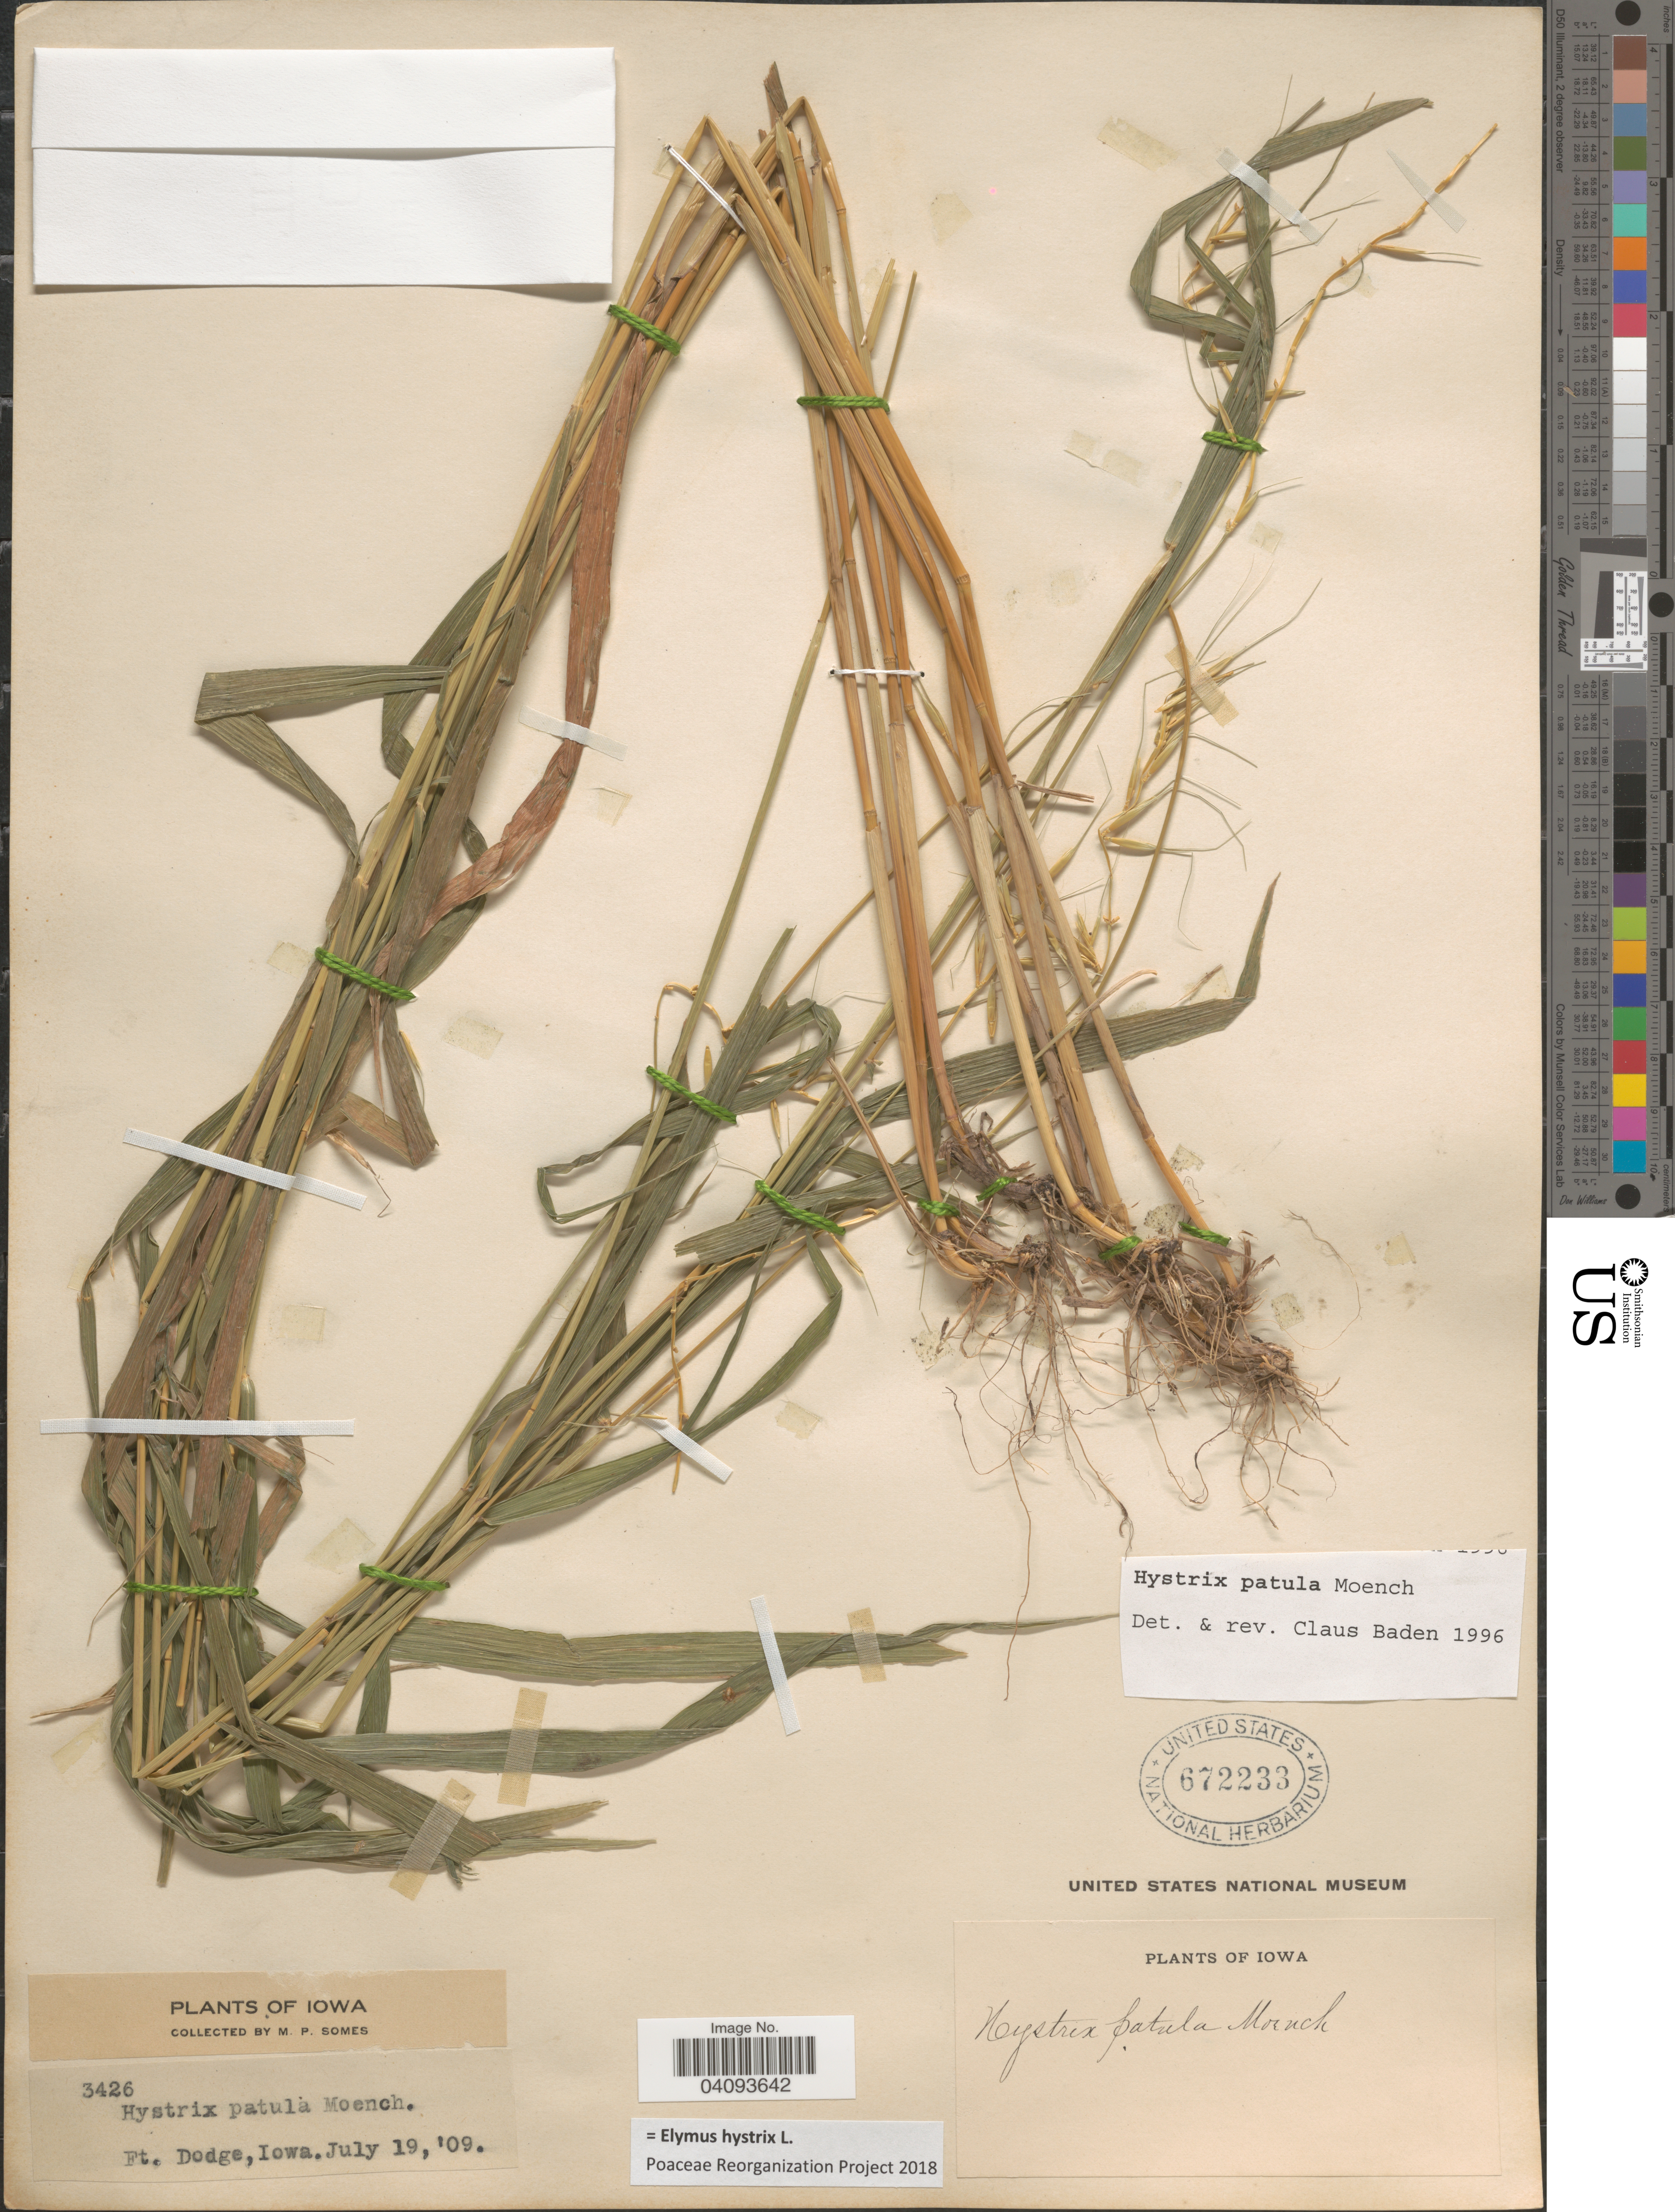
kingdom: Plantae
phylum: Tracheophyta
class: Liliopsida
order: Poales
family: Poaceae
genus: Elymus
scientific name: Elymus hystrix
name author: L.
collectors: M. Somes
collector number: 3426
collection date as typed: Transcribed d/m/y: 19/7/9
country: United States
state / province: Iowa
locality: Ft. Dodge.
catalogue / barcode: US 672233